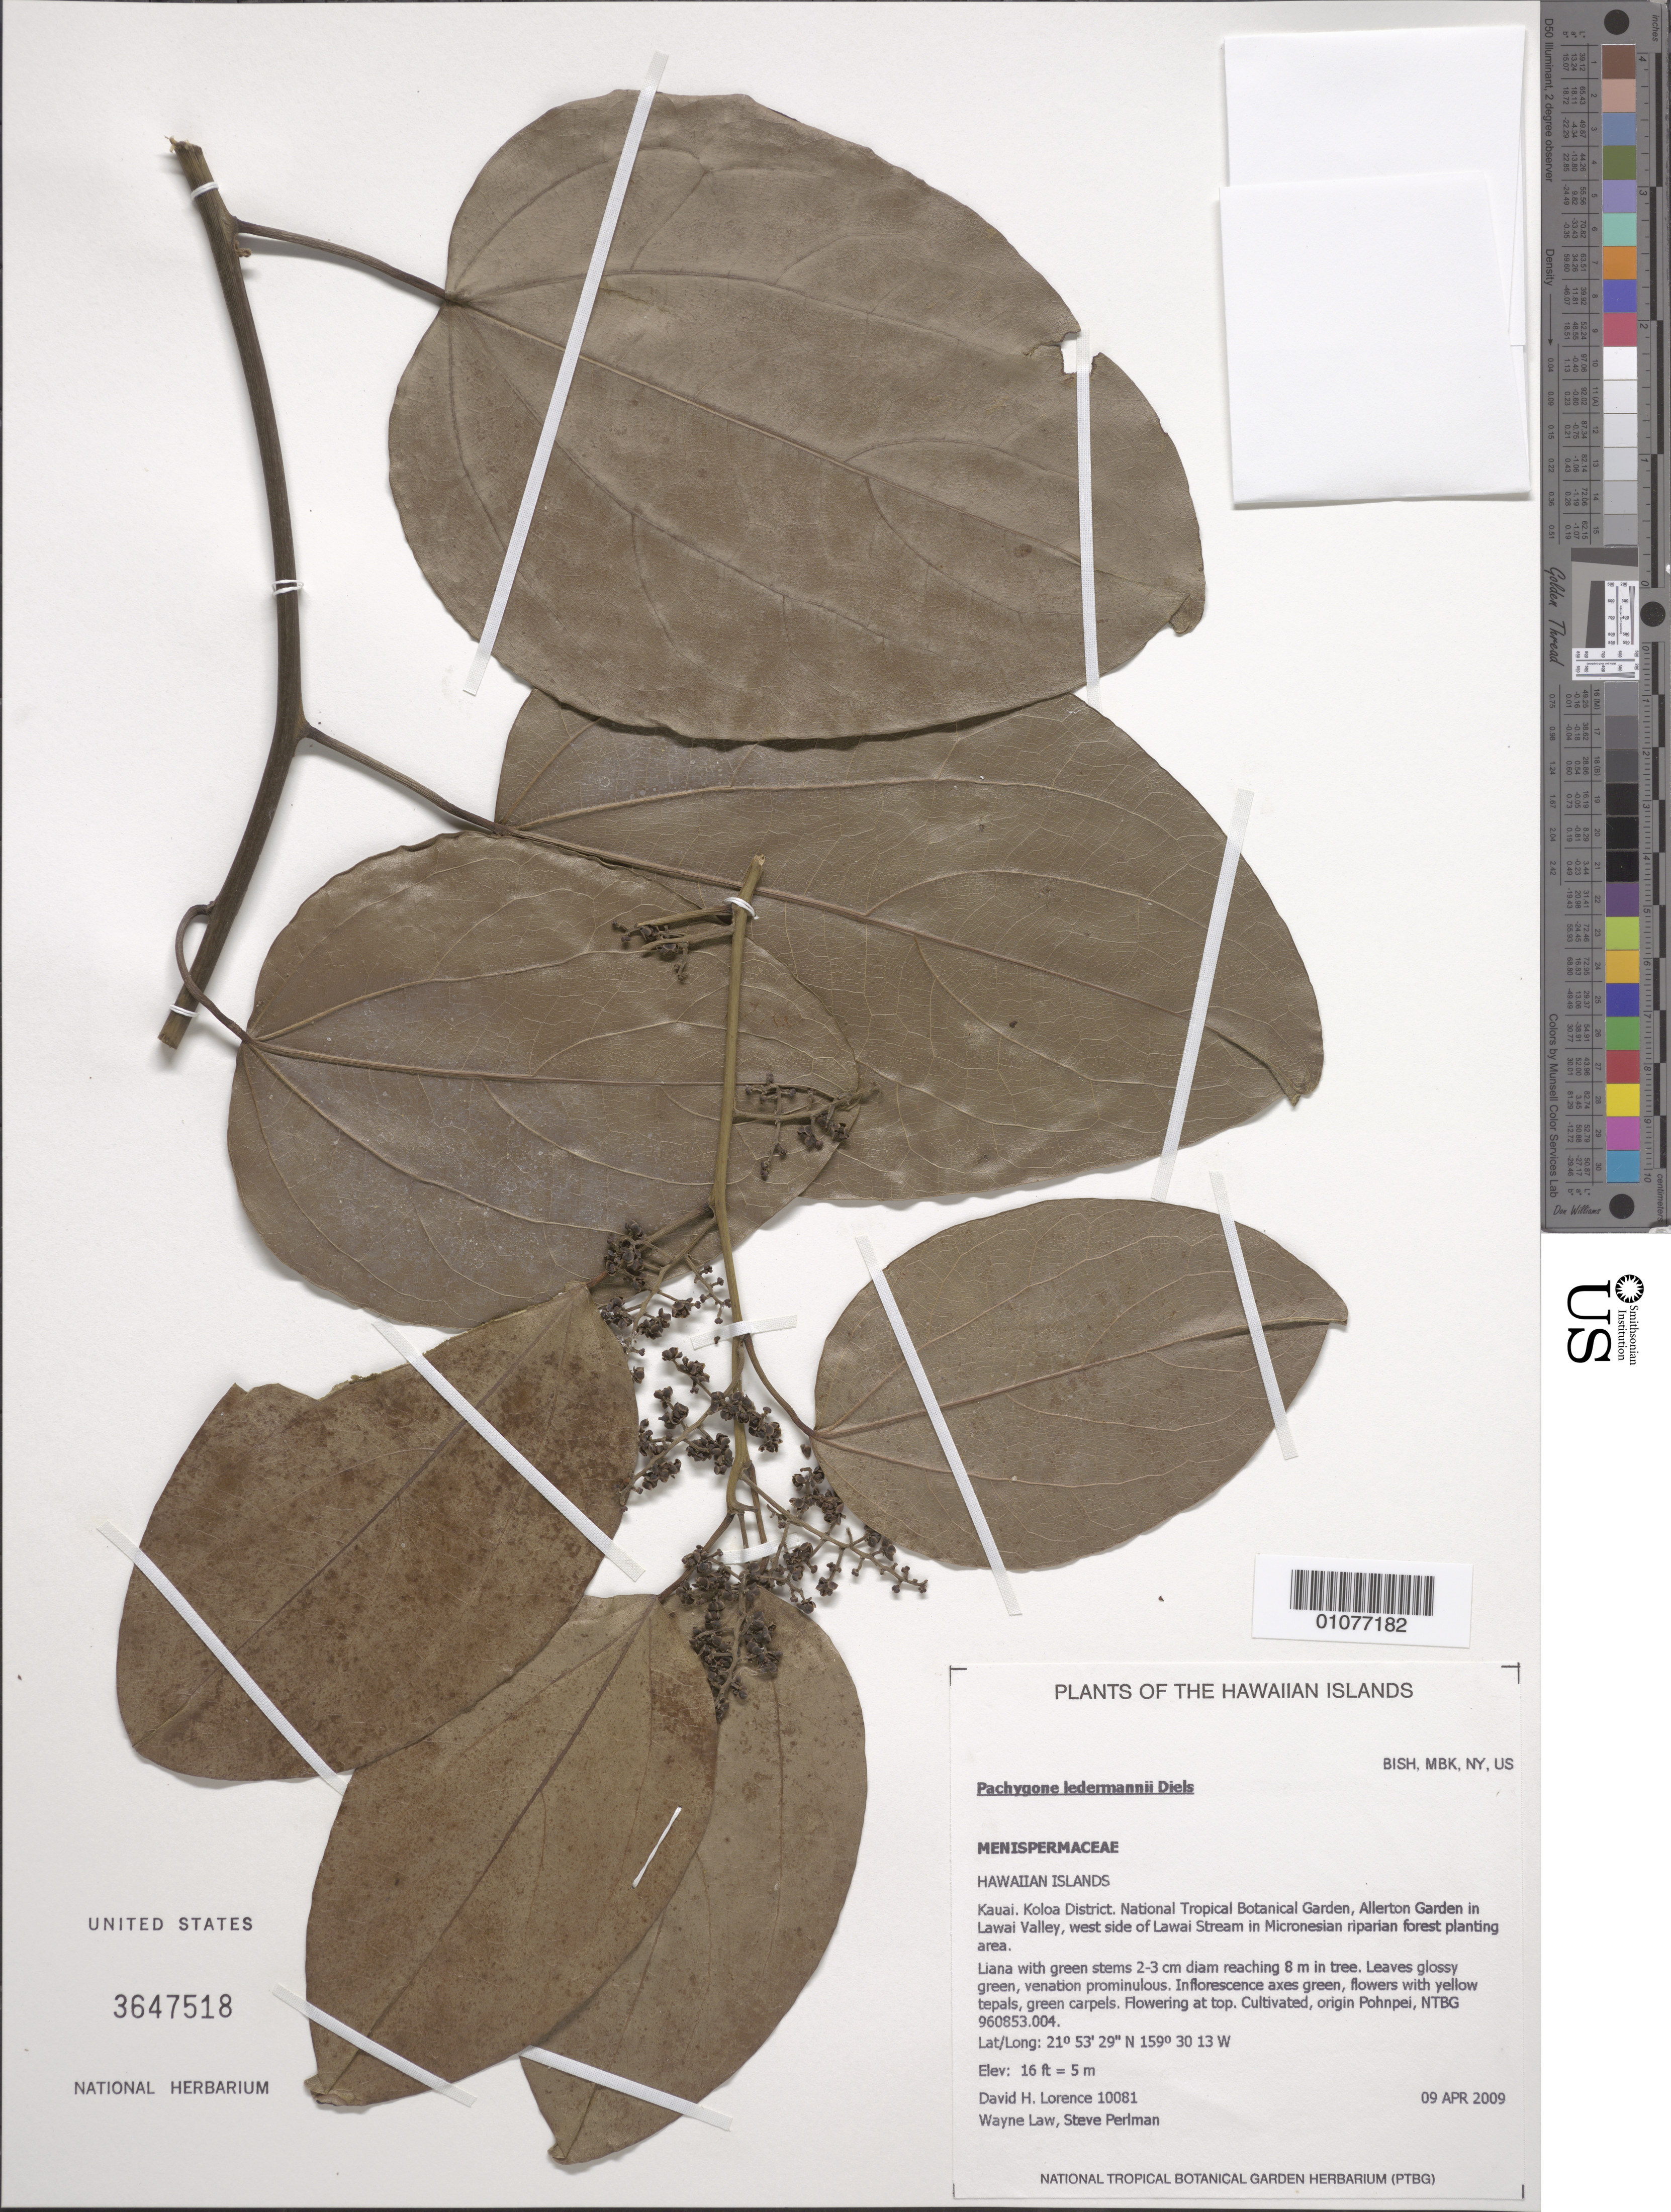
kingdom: Plantae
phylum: Tracheophyta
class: Magnoliopsida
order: Ranunculales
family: Menispermaceae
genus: Pachygone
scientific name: Pachygone ledermannii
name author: Diels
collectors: D. Lorence, W. Law & S. P. Perlman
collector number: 10081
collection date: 2009-04-09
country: United States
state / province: Hawaii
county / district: Kauai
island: Kaua'i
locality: Lawai Valley, National Tropical Botanical Garden, Allerton Garden, W side of Lawai Stream in Micronesian riparian forest planting area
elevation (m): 5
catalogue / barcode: US 3647518